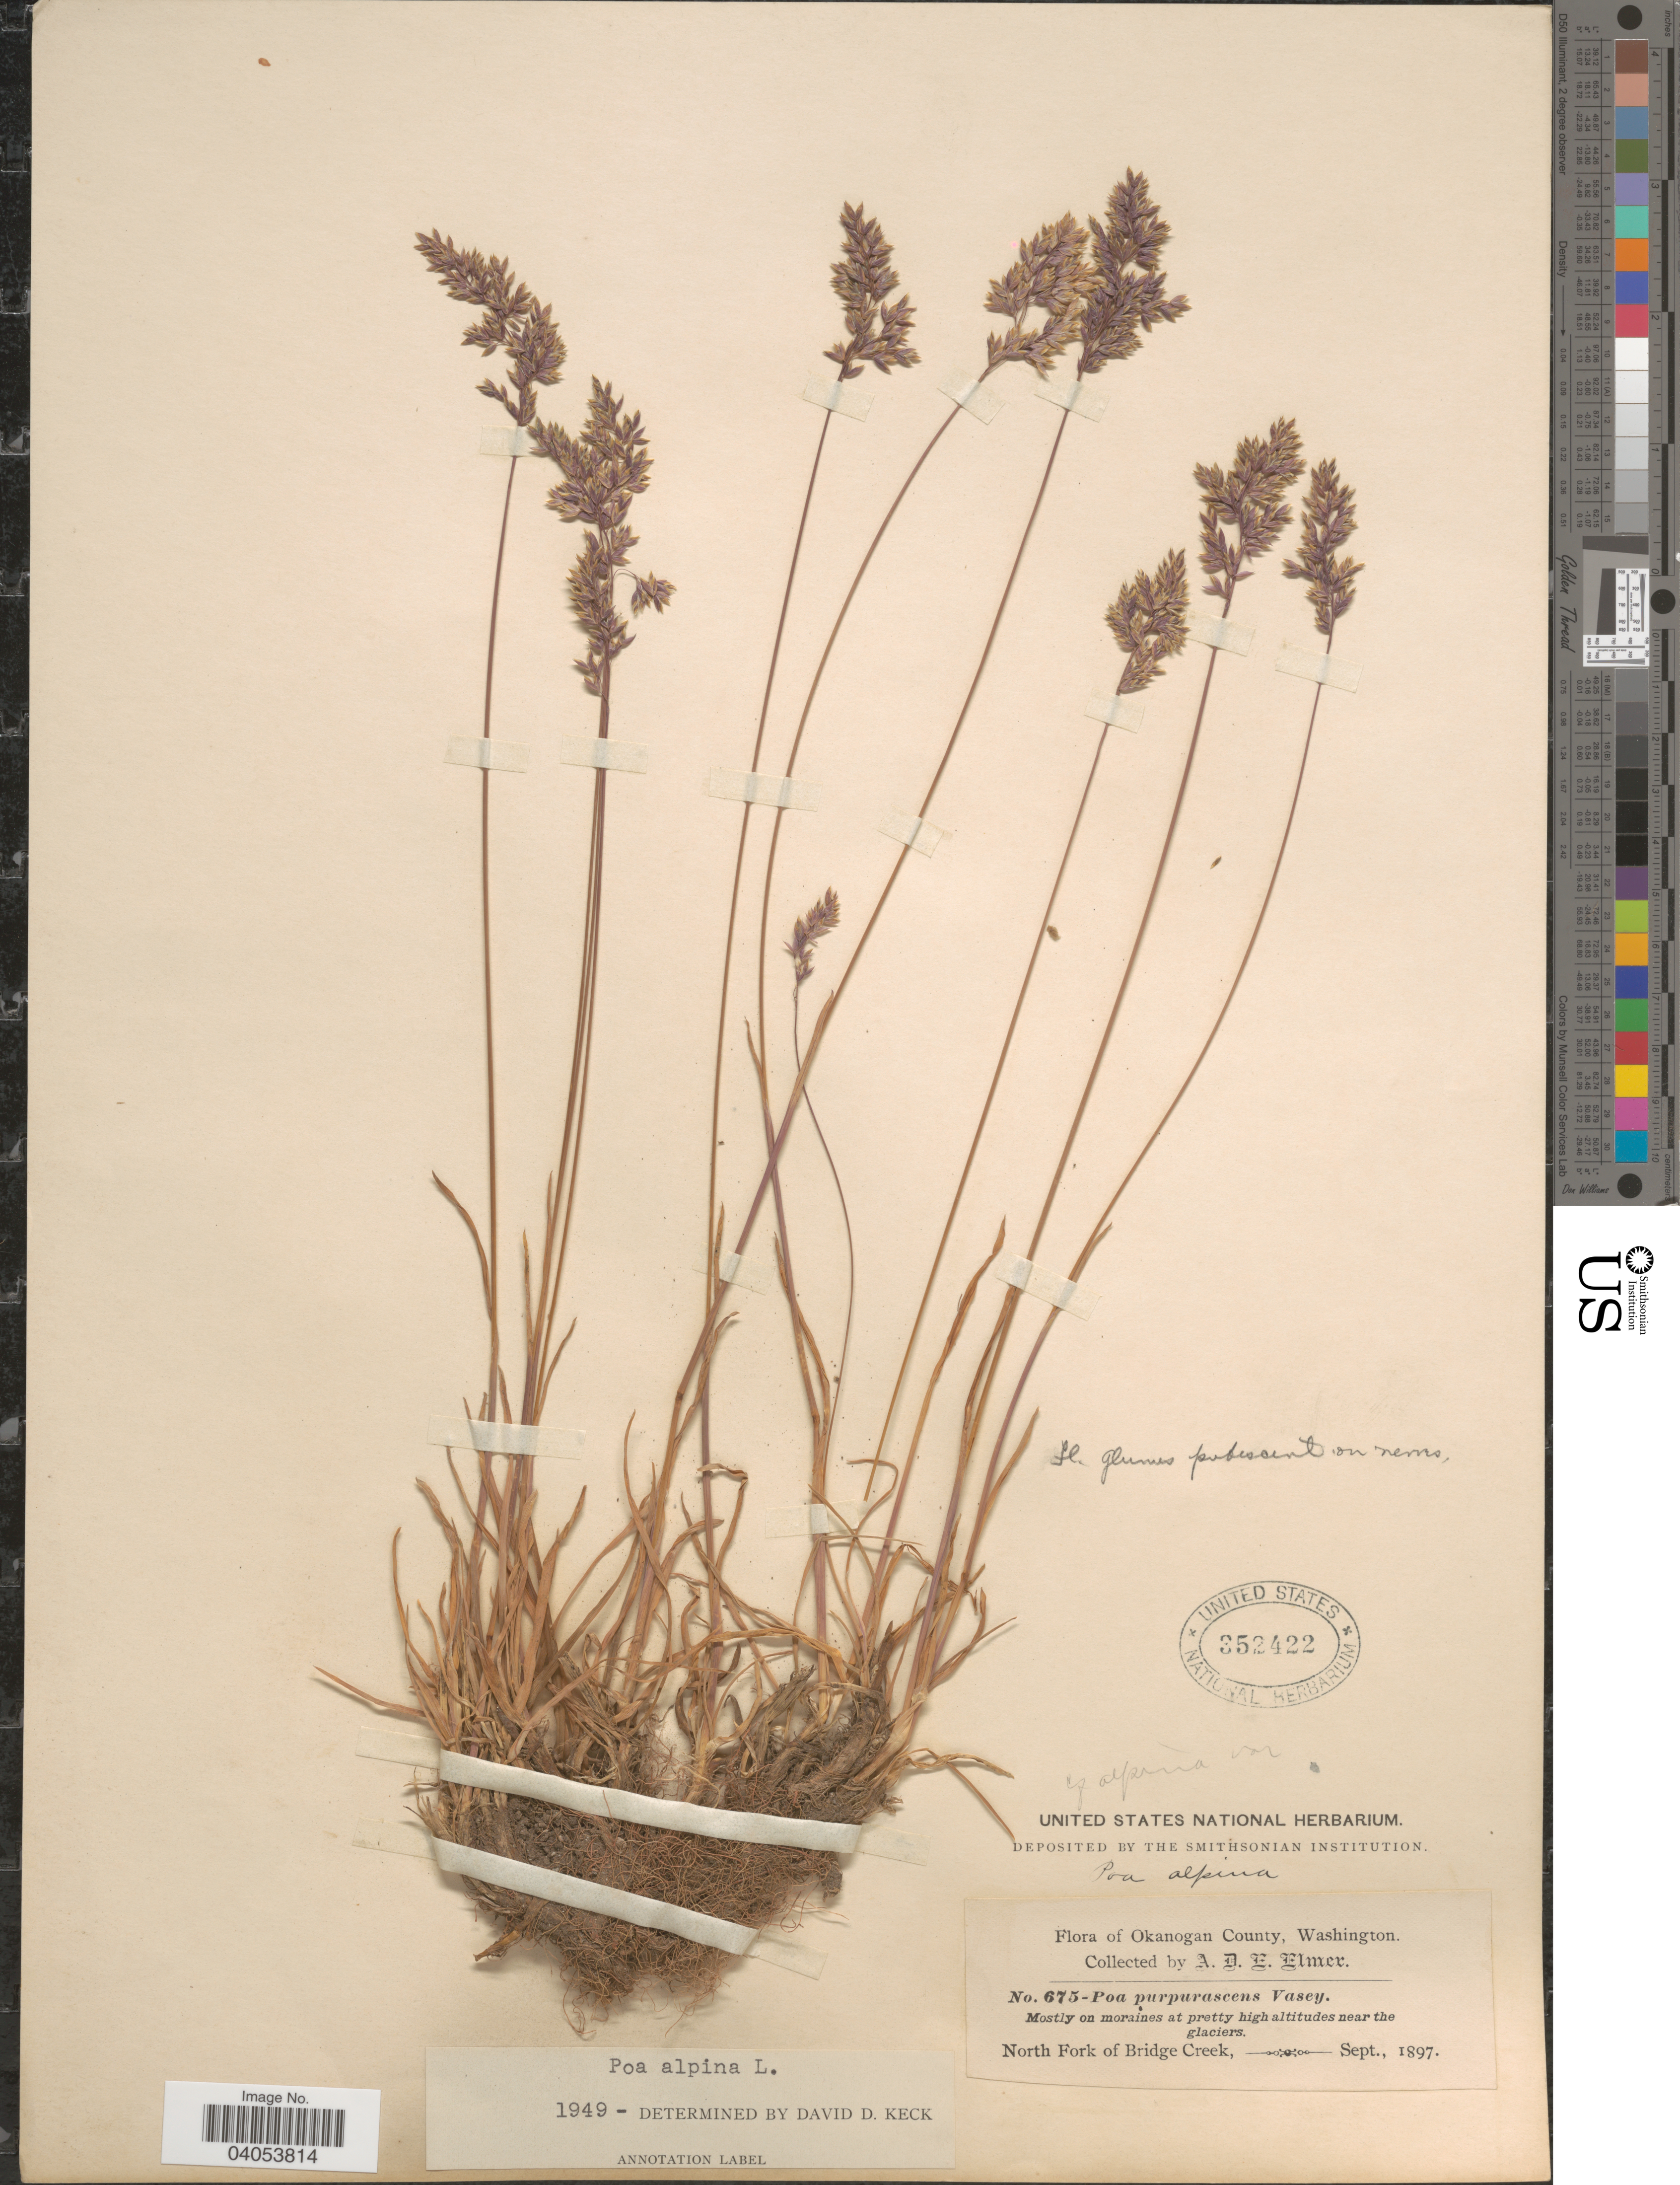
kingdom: Plantae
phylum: Tracheophyta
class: Liliopsida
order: Poales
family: Poaceae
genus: Poa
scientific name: Poa alpina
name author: L.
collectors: A. D. E. Elmer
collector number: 675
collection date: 1897-09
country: United States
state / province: Washington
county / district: Okanogan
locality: Okanogan County. North Fork of Bridge Creek.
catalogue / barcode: US 352422